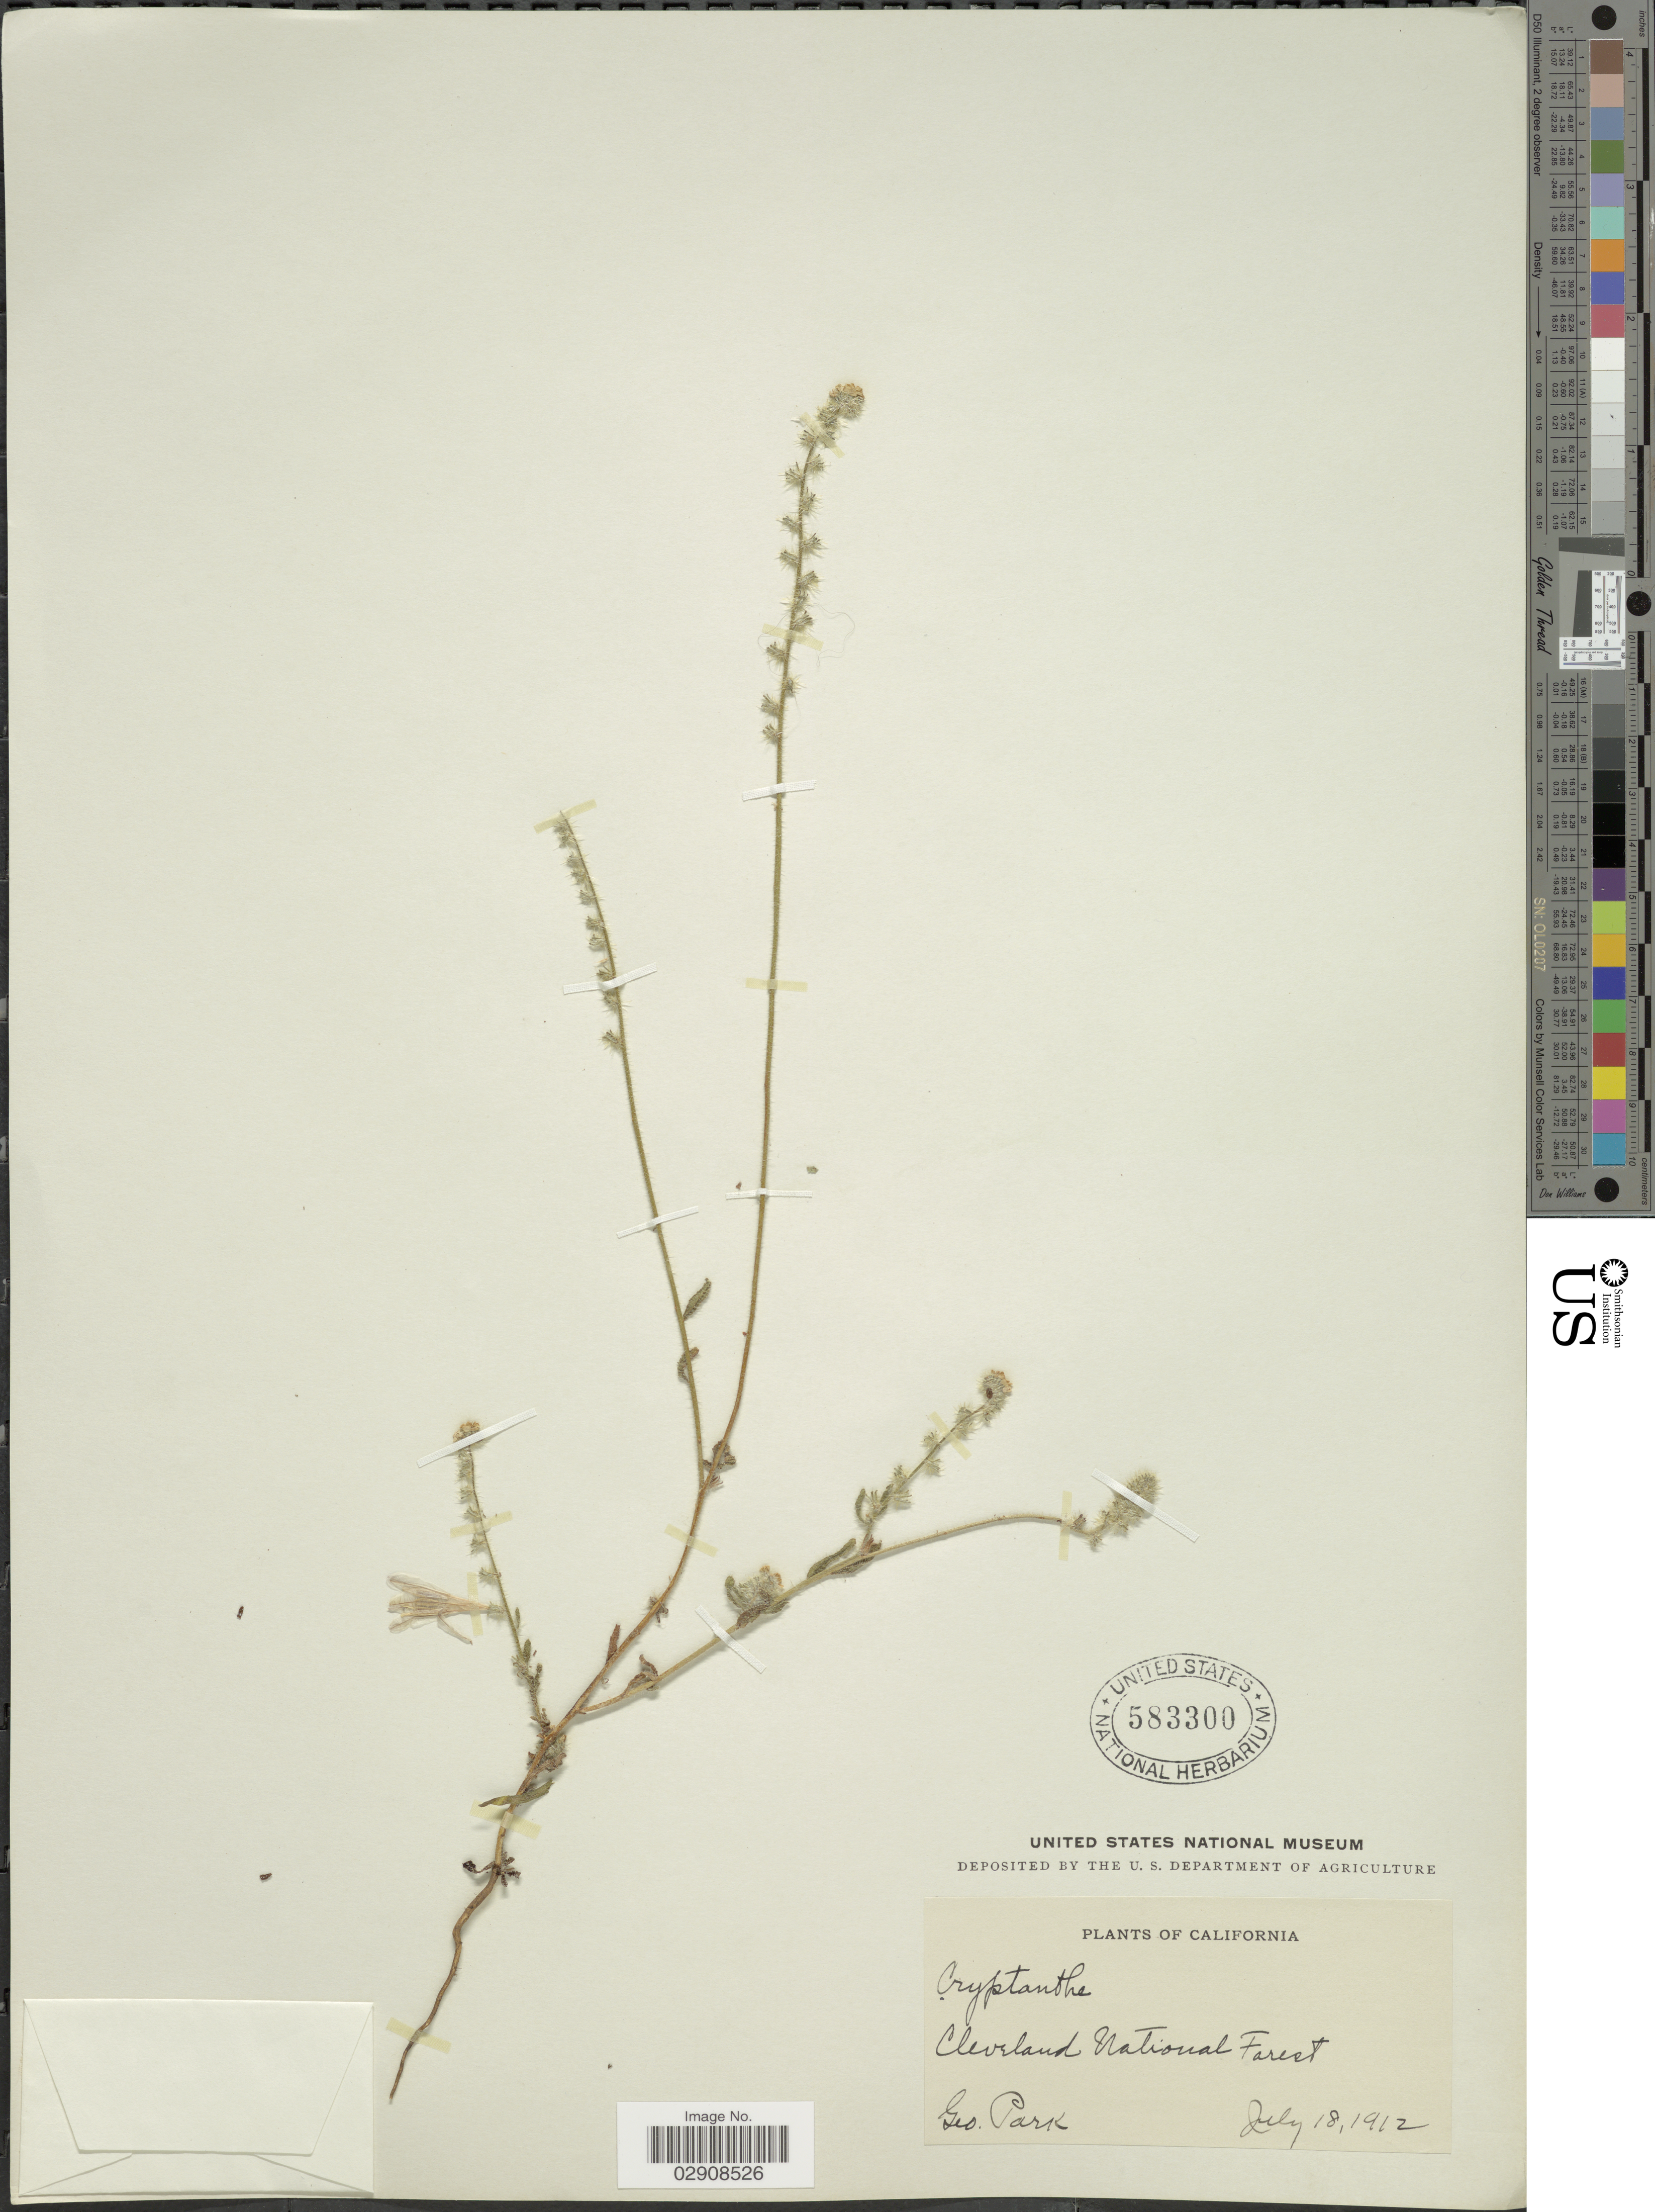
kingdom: Plantae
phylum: Tracheophyta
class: Magnoliopsida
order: Boraginales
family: Boraginaceae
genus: Cryptantha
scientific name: Cryptantha sp.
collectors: G. Park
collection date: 1912-07-18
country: United States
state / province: California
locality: Cleveland National Forest.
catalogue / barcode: US 283300